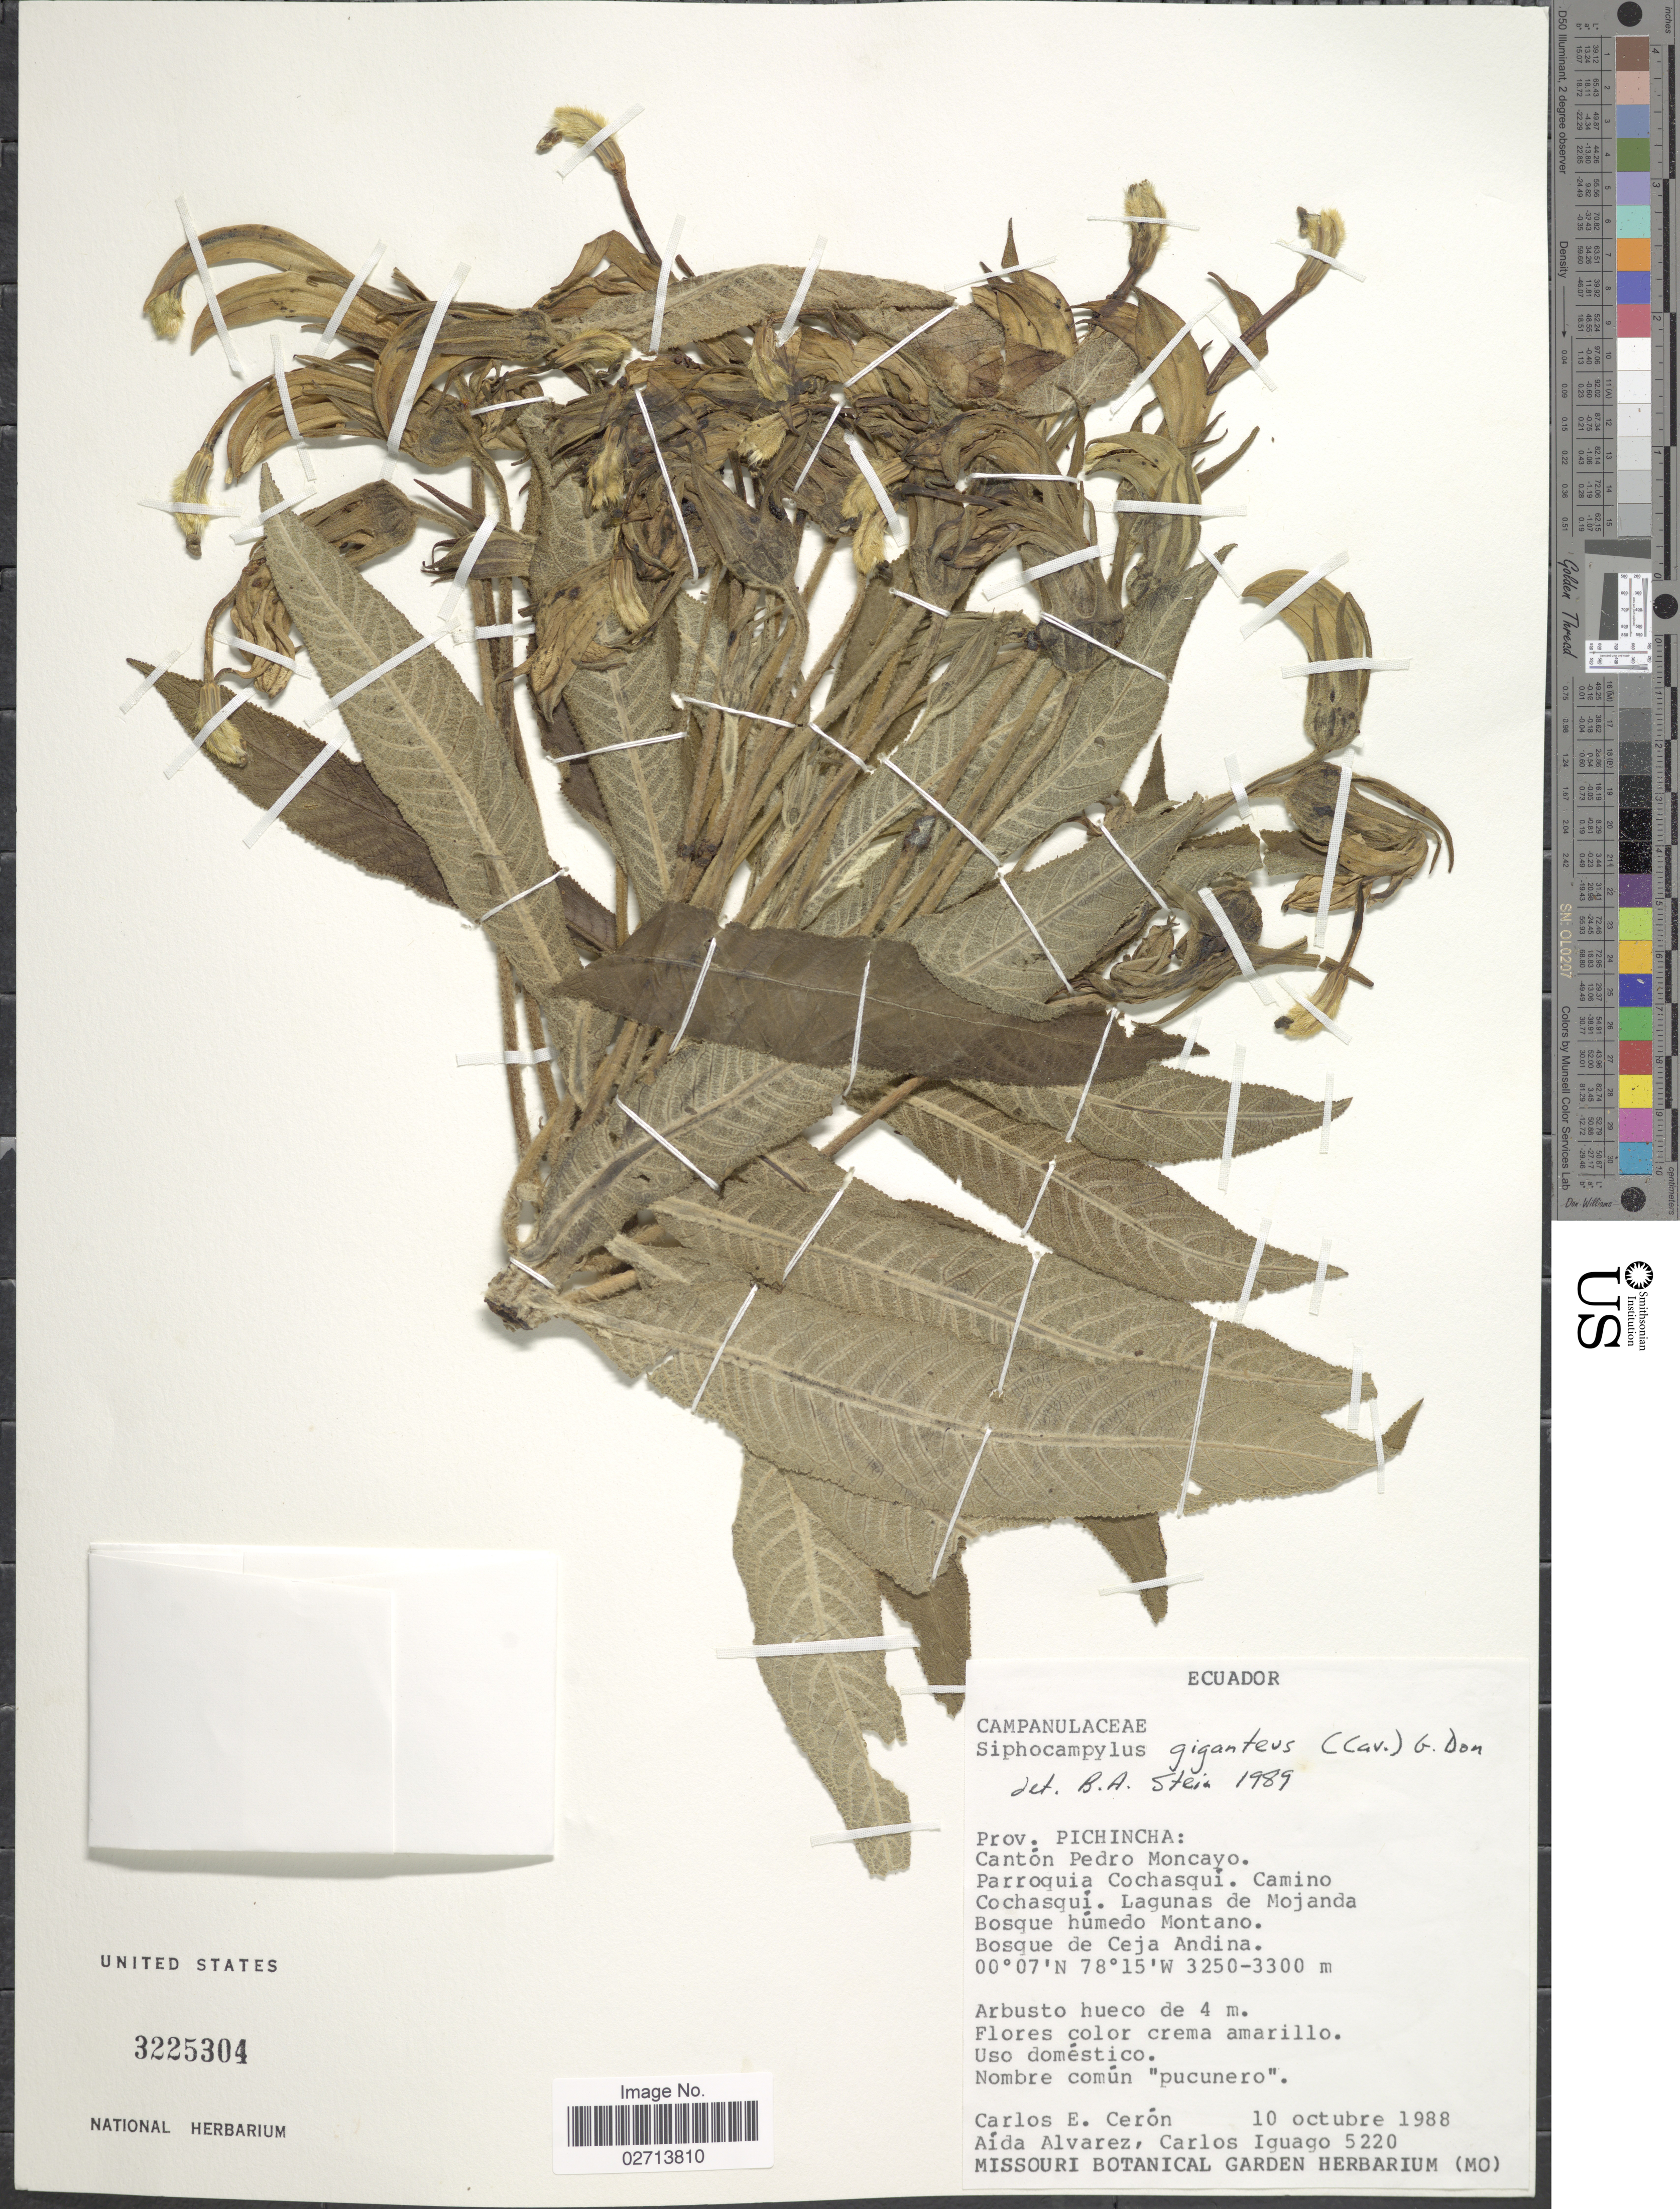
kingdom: Plantae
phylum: Tracheophyta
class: Magnoliopsida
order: Asterales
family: Campanulaceae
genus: Siphocampylus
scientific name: Siphocampylus giganteus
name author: (Cav.) G. Don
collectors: C. E. Cerón M., A. Alvarez & C. Iguago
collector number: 5220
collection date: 1988-10-10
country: Ecuador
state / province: Pichincha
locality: Canón Pedro Moncayo. Parroquia Cochasqui. Camino Cochasqui. Lagunas de Mojanda. Bosque húmedo Montano. Bosque de Ceja Andina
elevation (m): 3250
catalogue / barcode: US 3225304